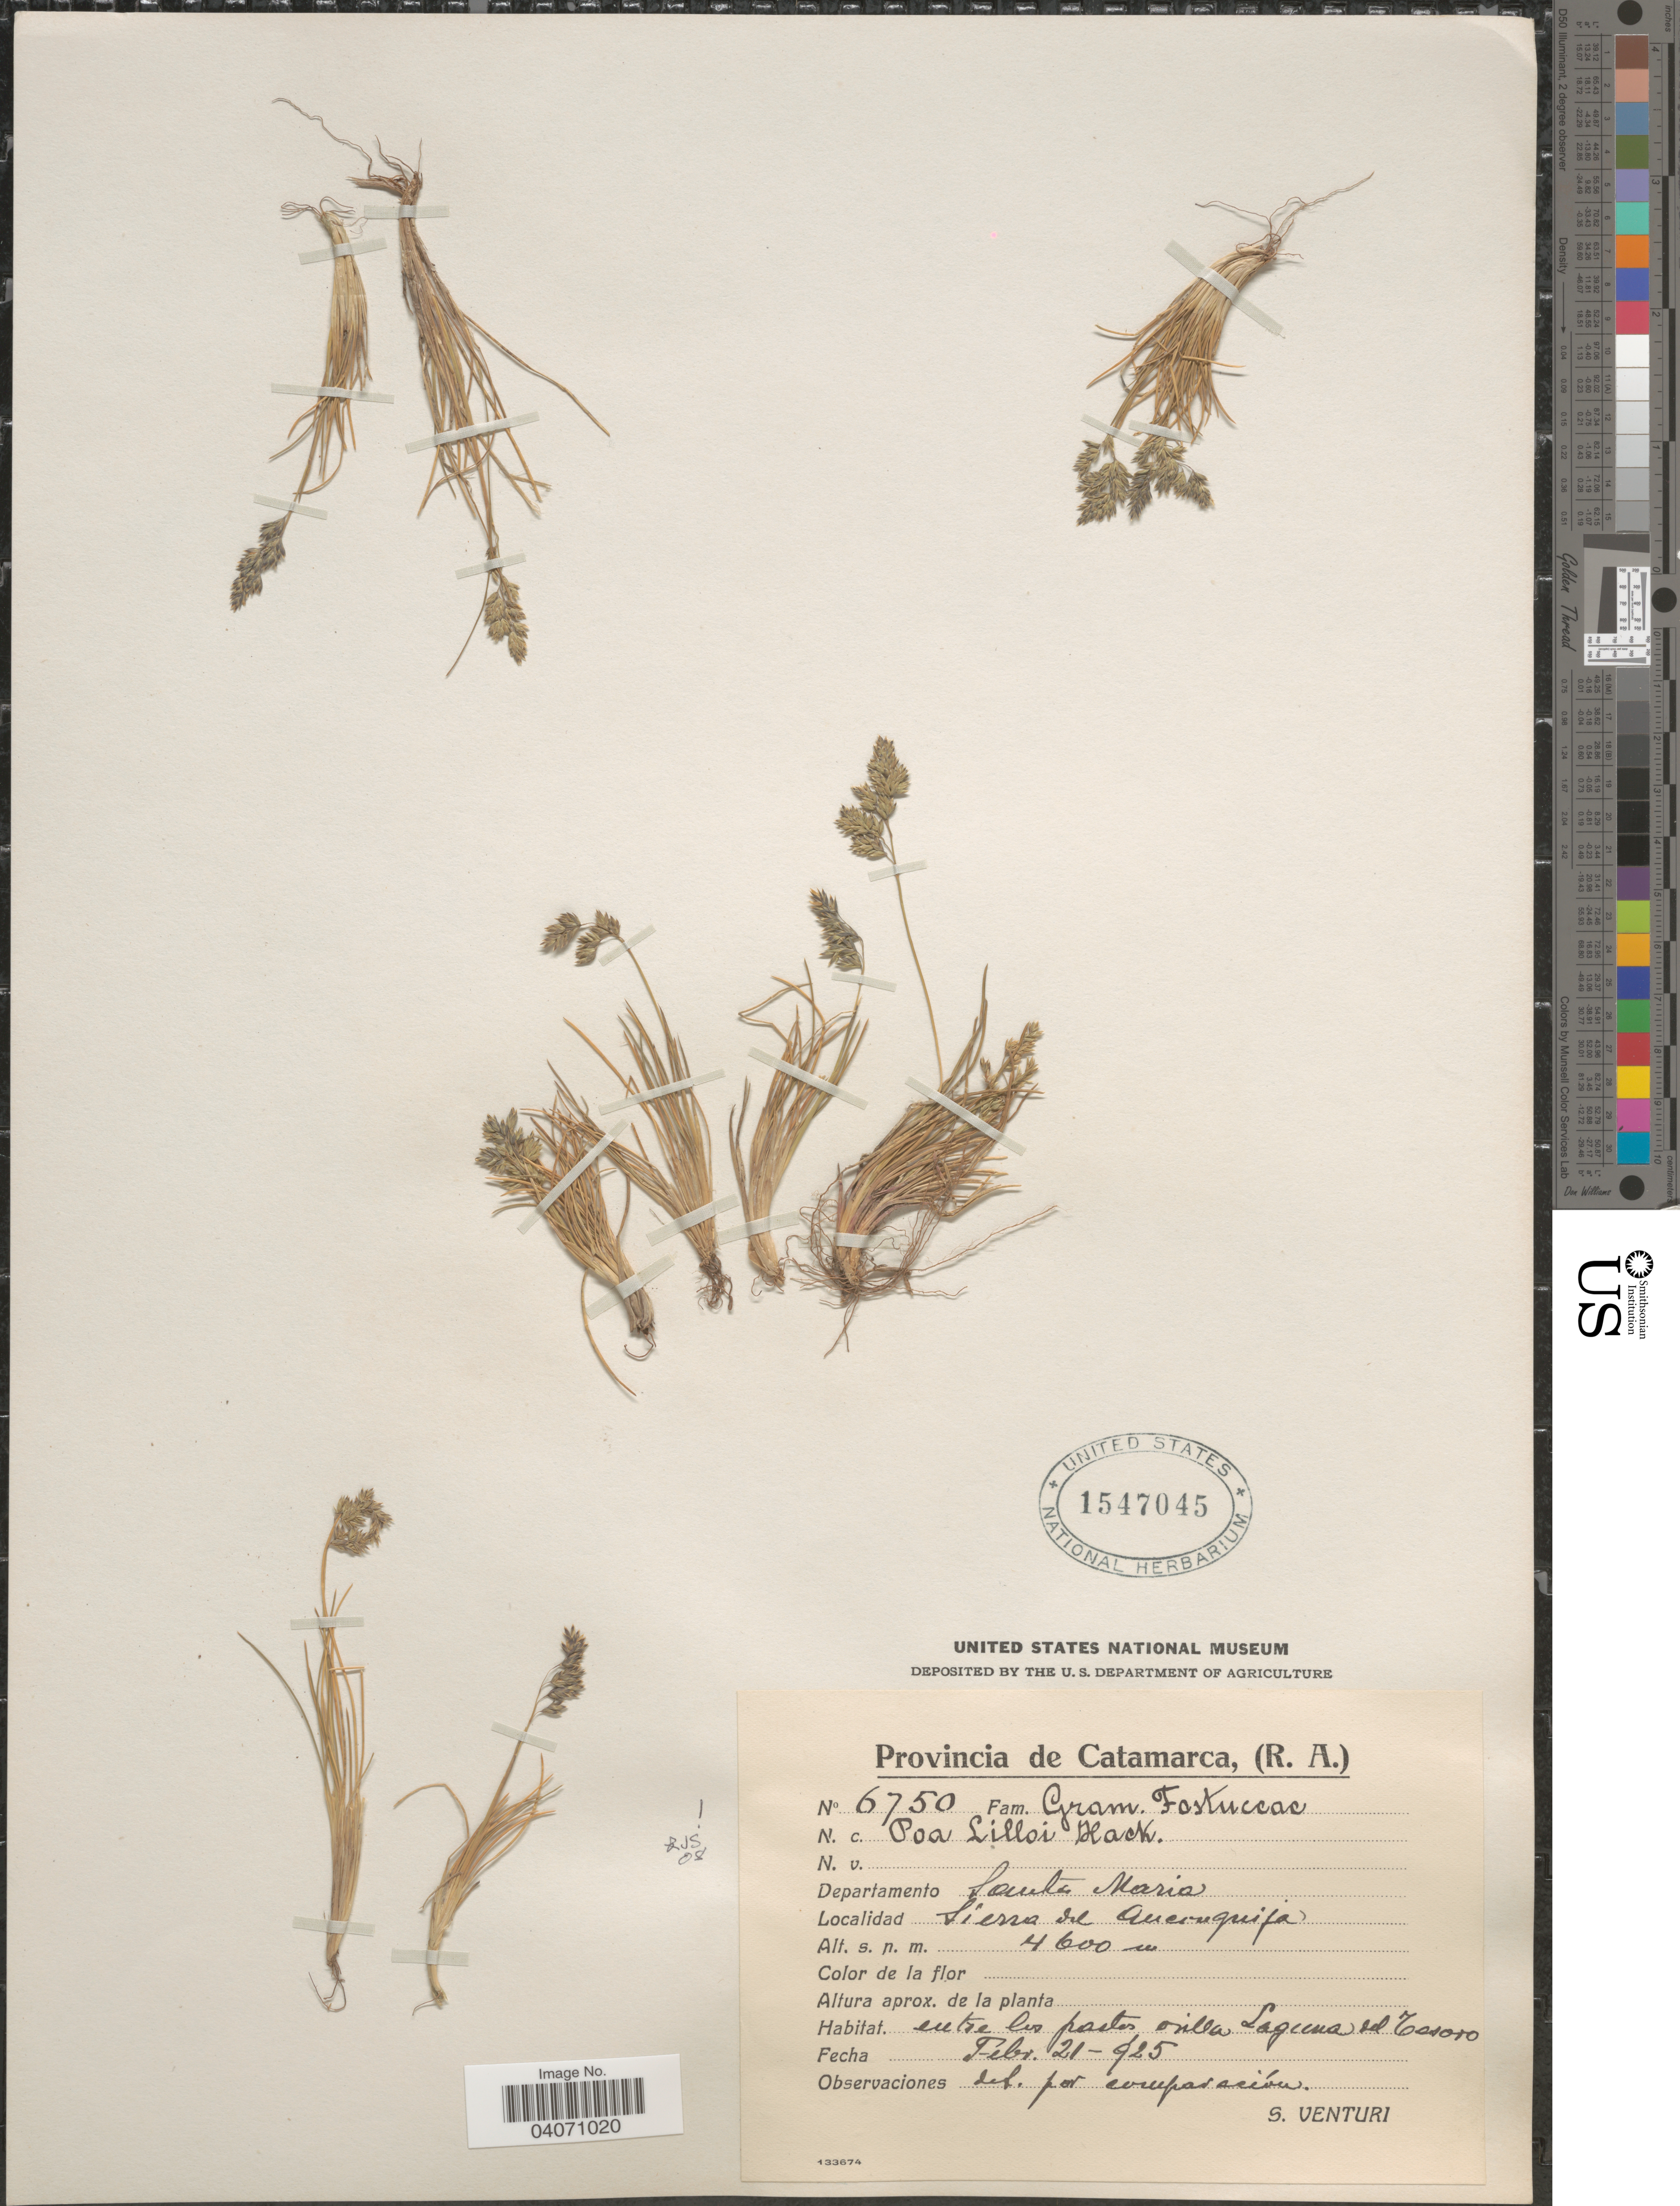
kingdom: Plantae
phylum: Tracheophyta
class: Liliopsida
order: Poales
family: Poaceae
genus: Poa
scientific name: Poa lilloi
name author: Hack.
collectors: S. Venturi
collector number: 6750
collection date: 1925-02-21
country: Argentina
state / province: Catamarca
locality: Santa María Department. Sierra del Aconquija. Entre los partes onilla. la Laguna del Tesoro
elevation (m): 4600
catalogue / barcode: US 1547045